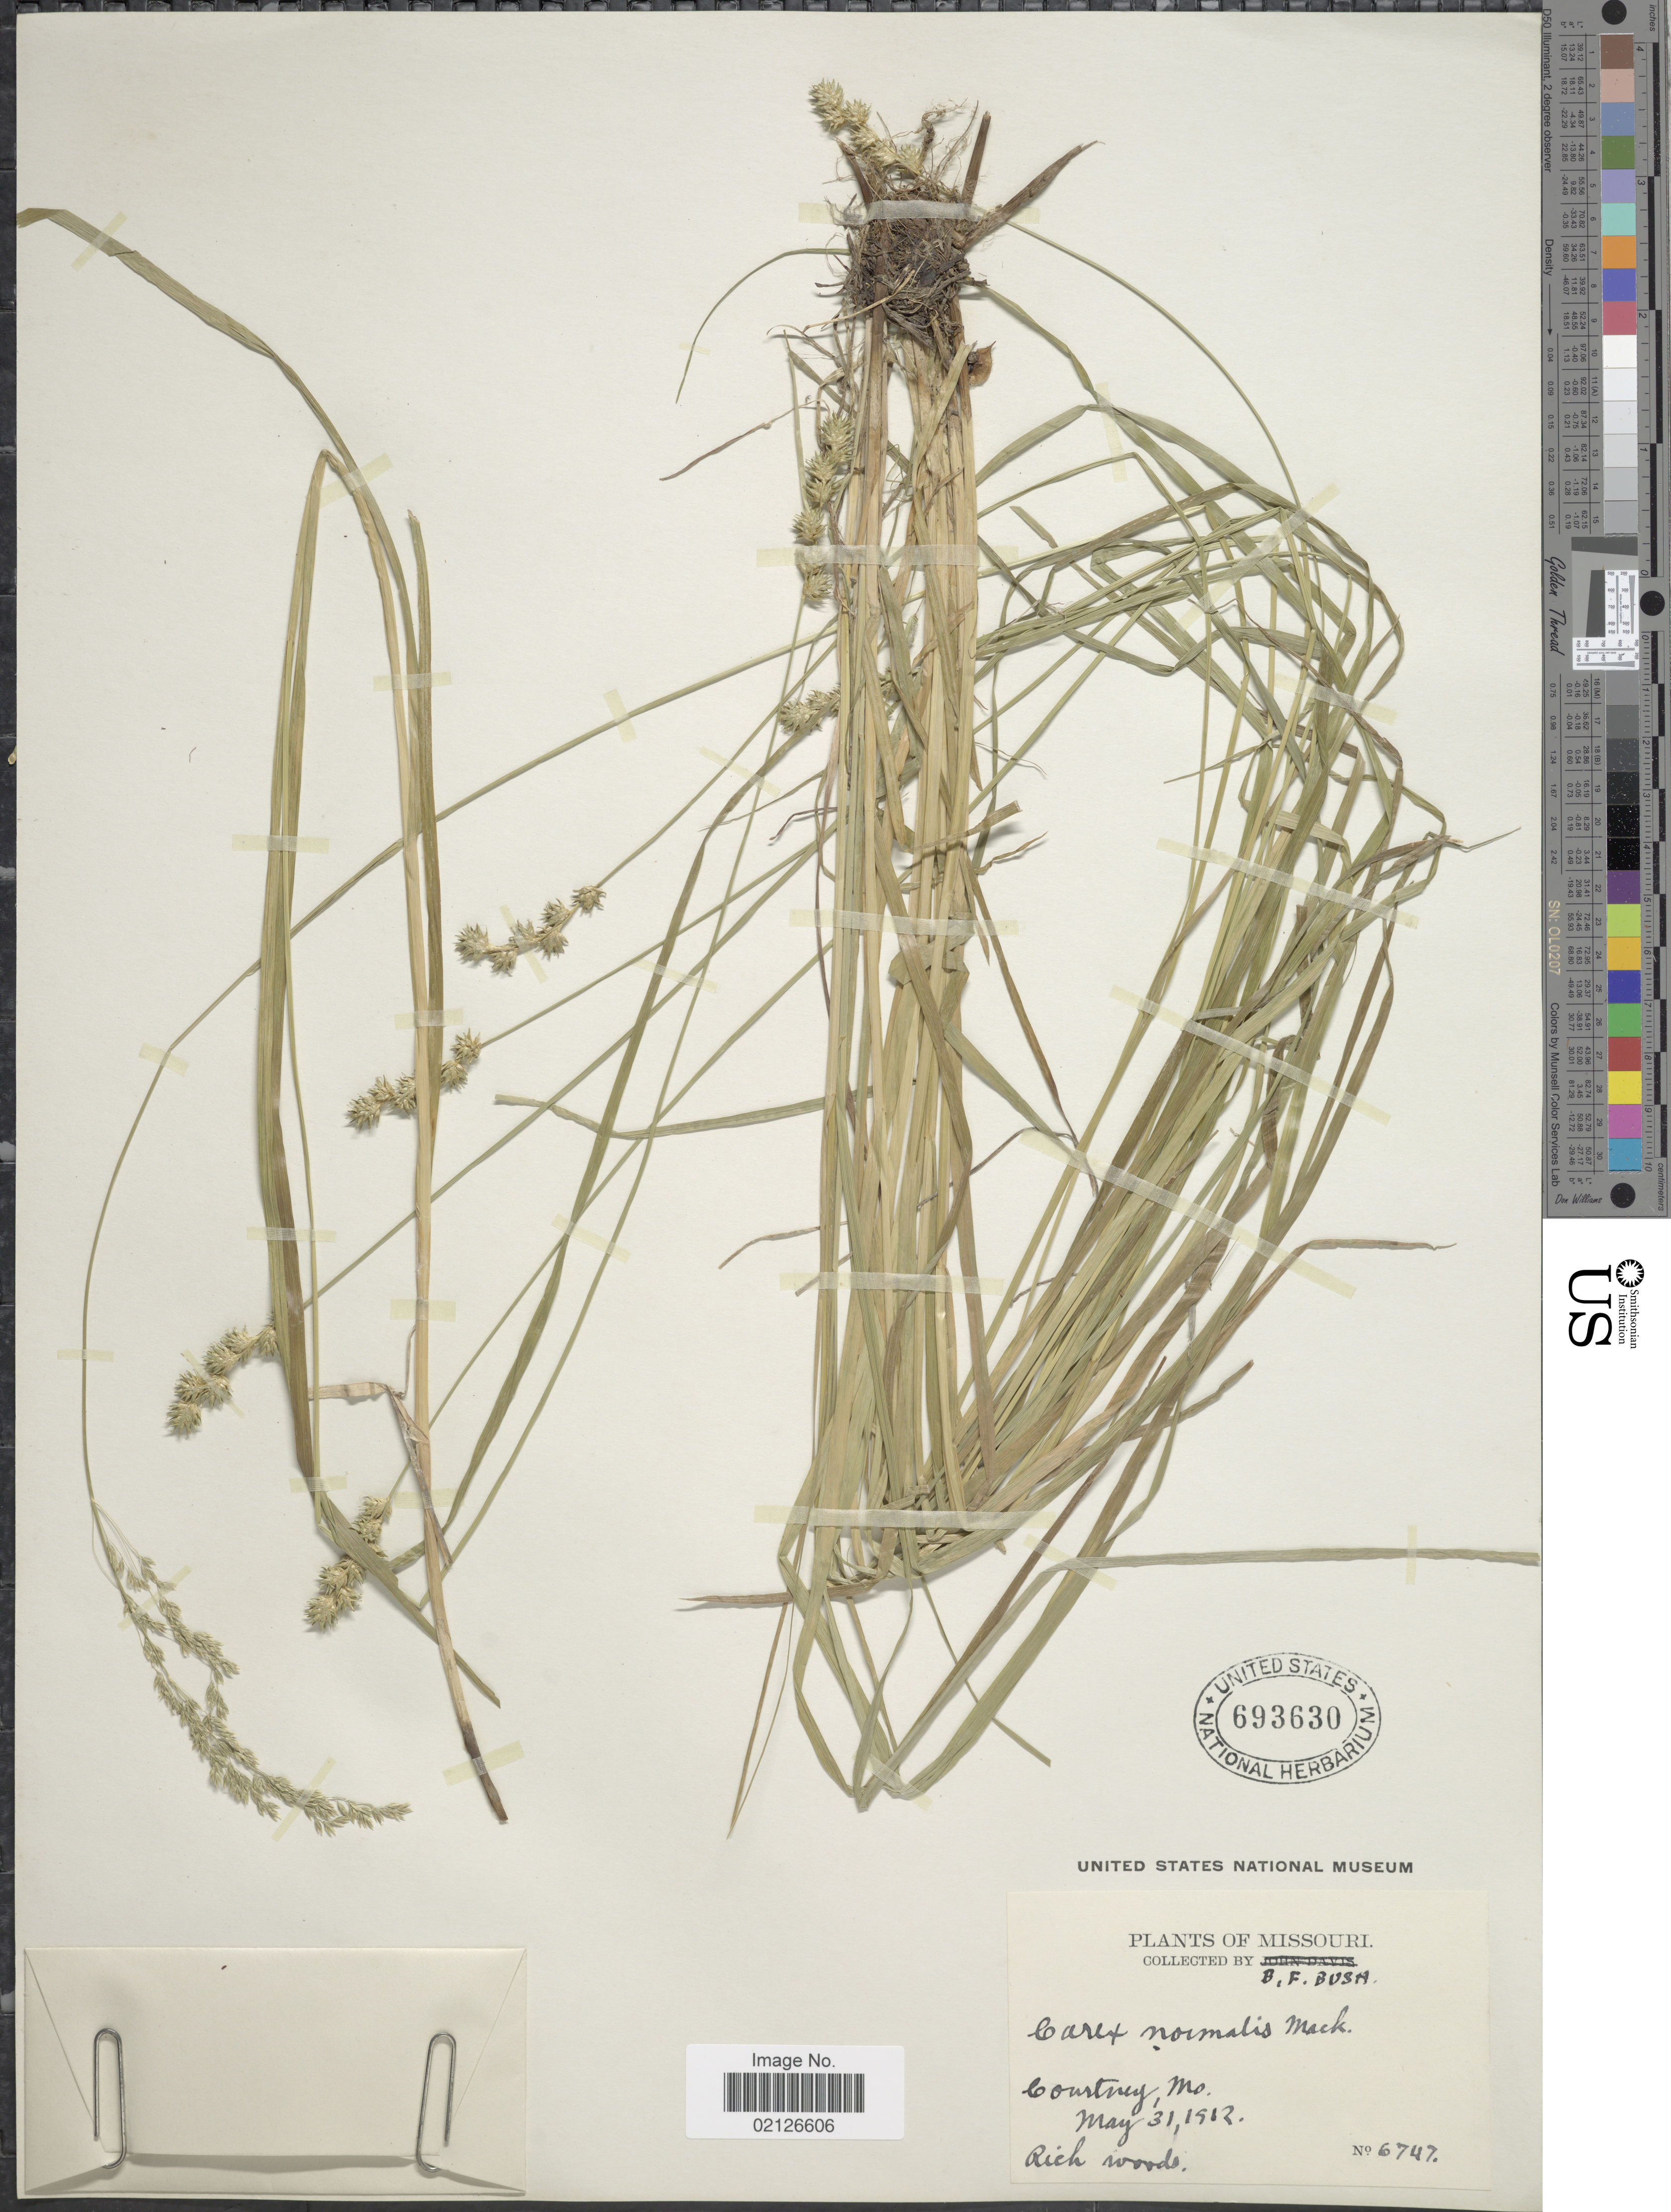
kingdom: Plantae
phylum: Tracheophyta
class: Liliopsida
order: Poales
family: Cyperaceae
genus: Carex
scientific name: Carex normalis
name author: Mack.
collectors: B. F. Bush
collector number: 6747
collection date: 1912-05-31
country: United States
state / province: Missouri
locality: Courtney, rich woods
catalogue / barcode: US 693630